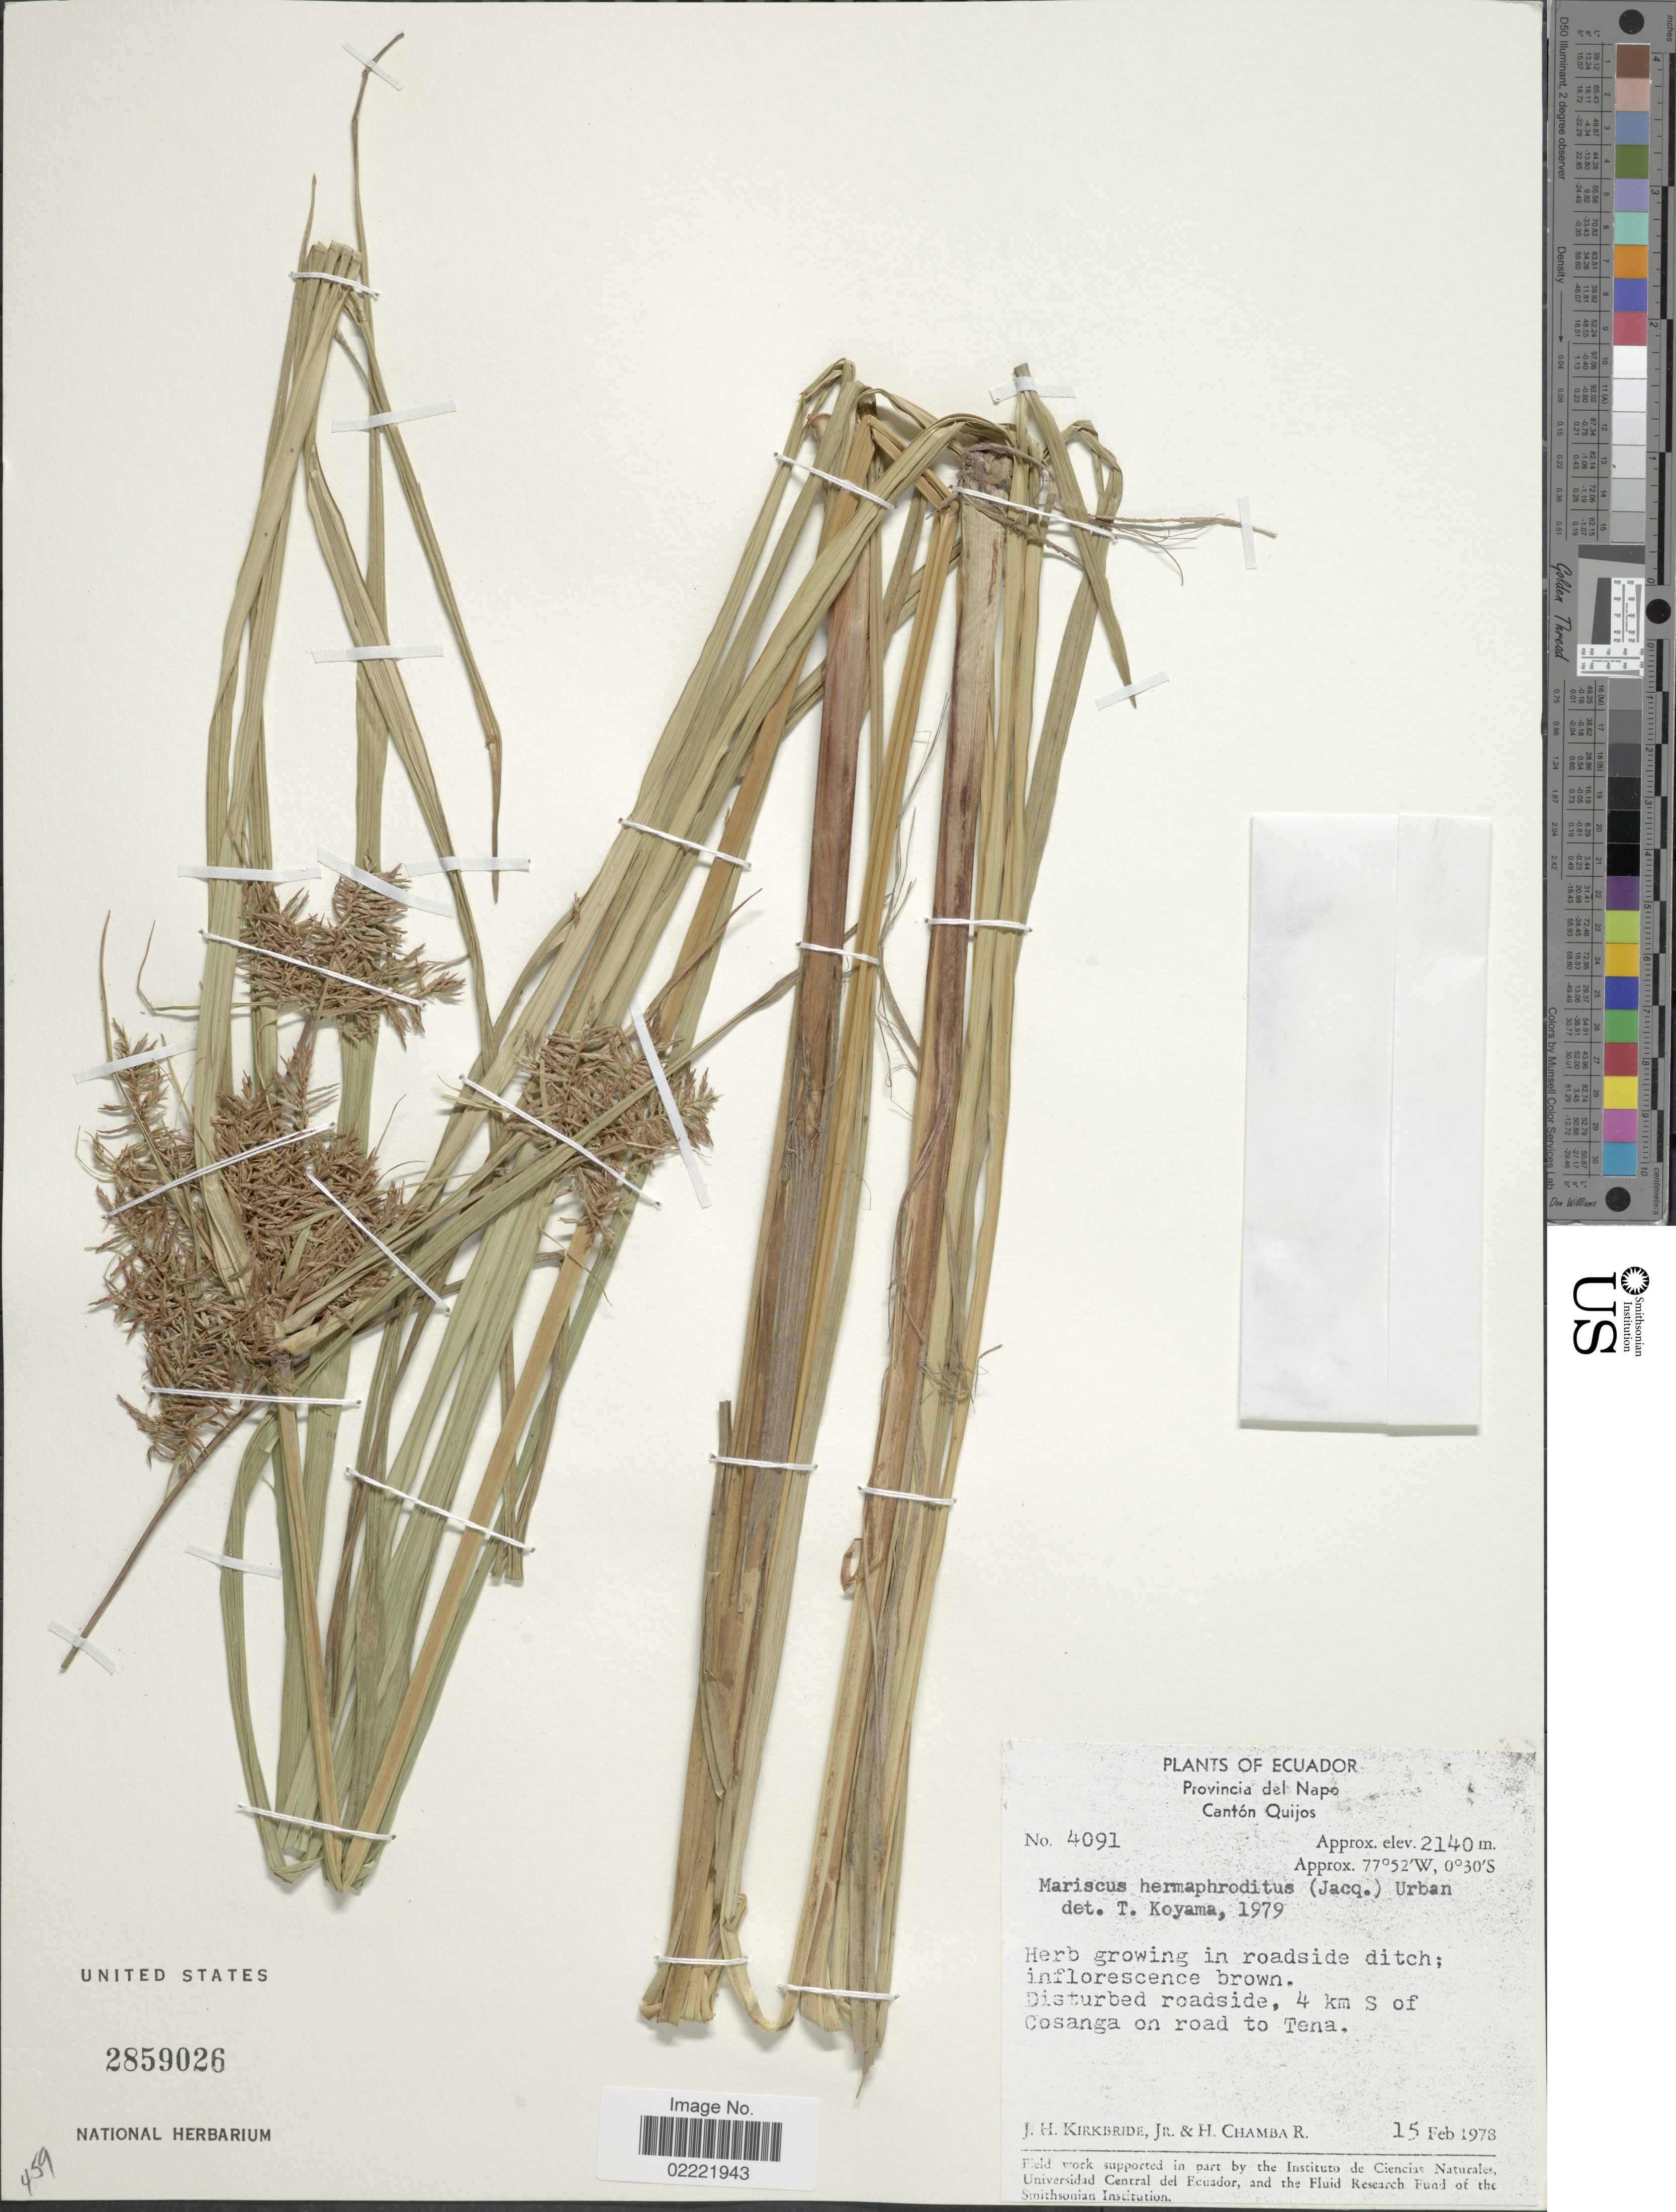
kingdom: Plantae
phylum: Tracheophyta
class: Liliopsida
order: Poales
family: Cyperaceae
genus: Cyperus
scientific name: Cyperus hermaphroditus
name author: (Jacq.) Standl.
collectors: J. H. Kirkbride & H. Chamba R.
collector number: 4091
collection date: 1973-02-15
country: Ecuador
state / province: Napo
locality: Canton Quijas, growing in roadside ditch, diturbed roadside, 4 km S of Cosanga on road to Tena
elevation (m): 2140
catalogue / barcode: US 2859026